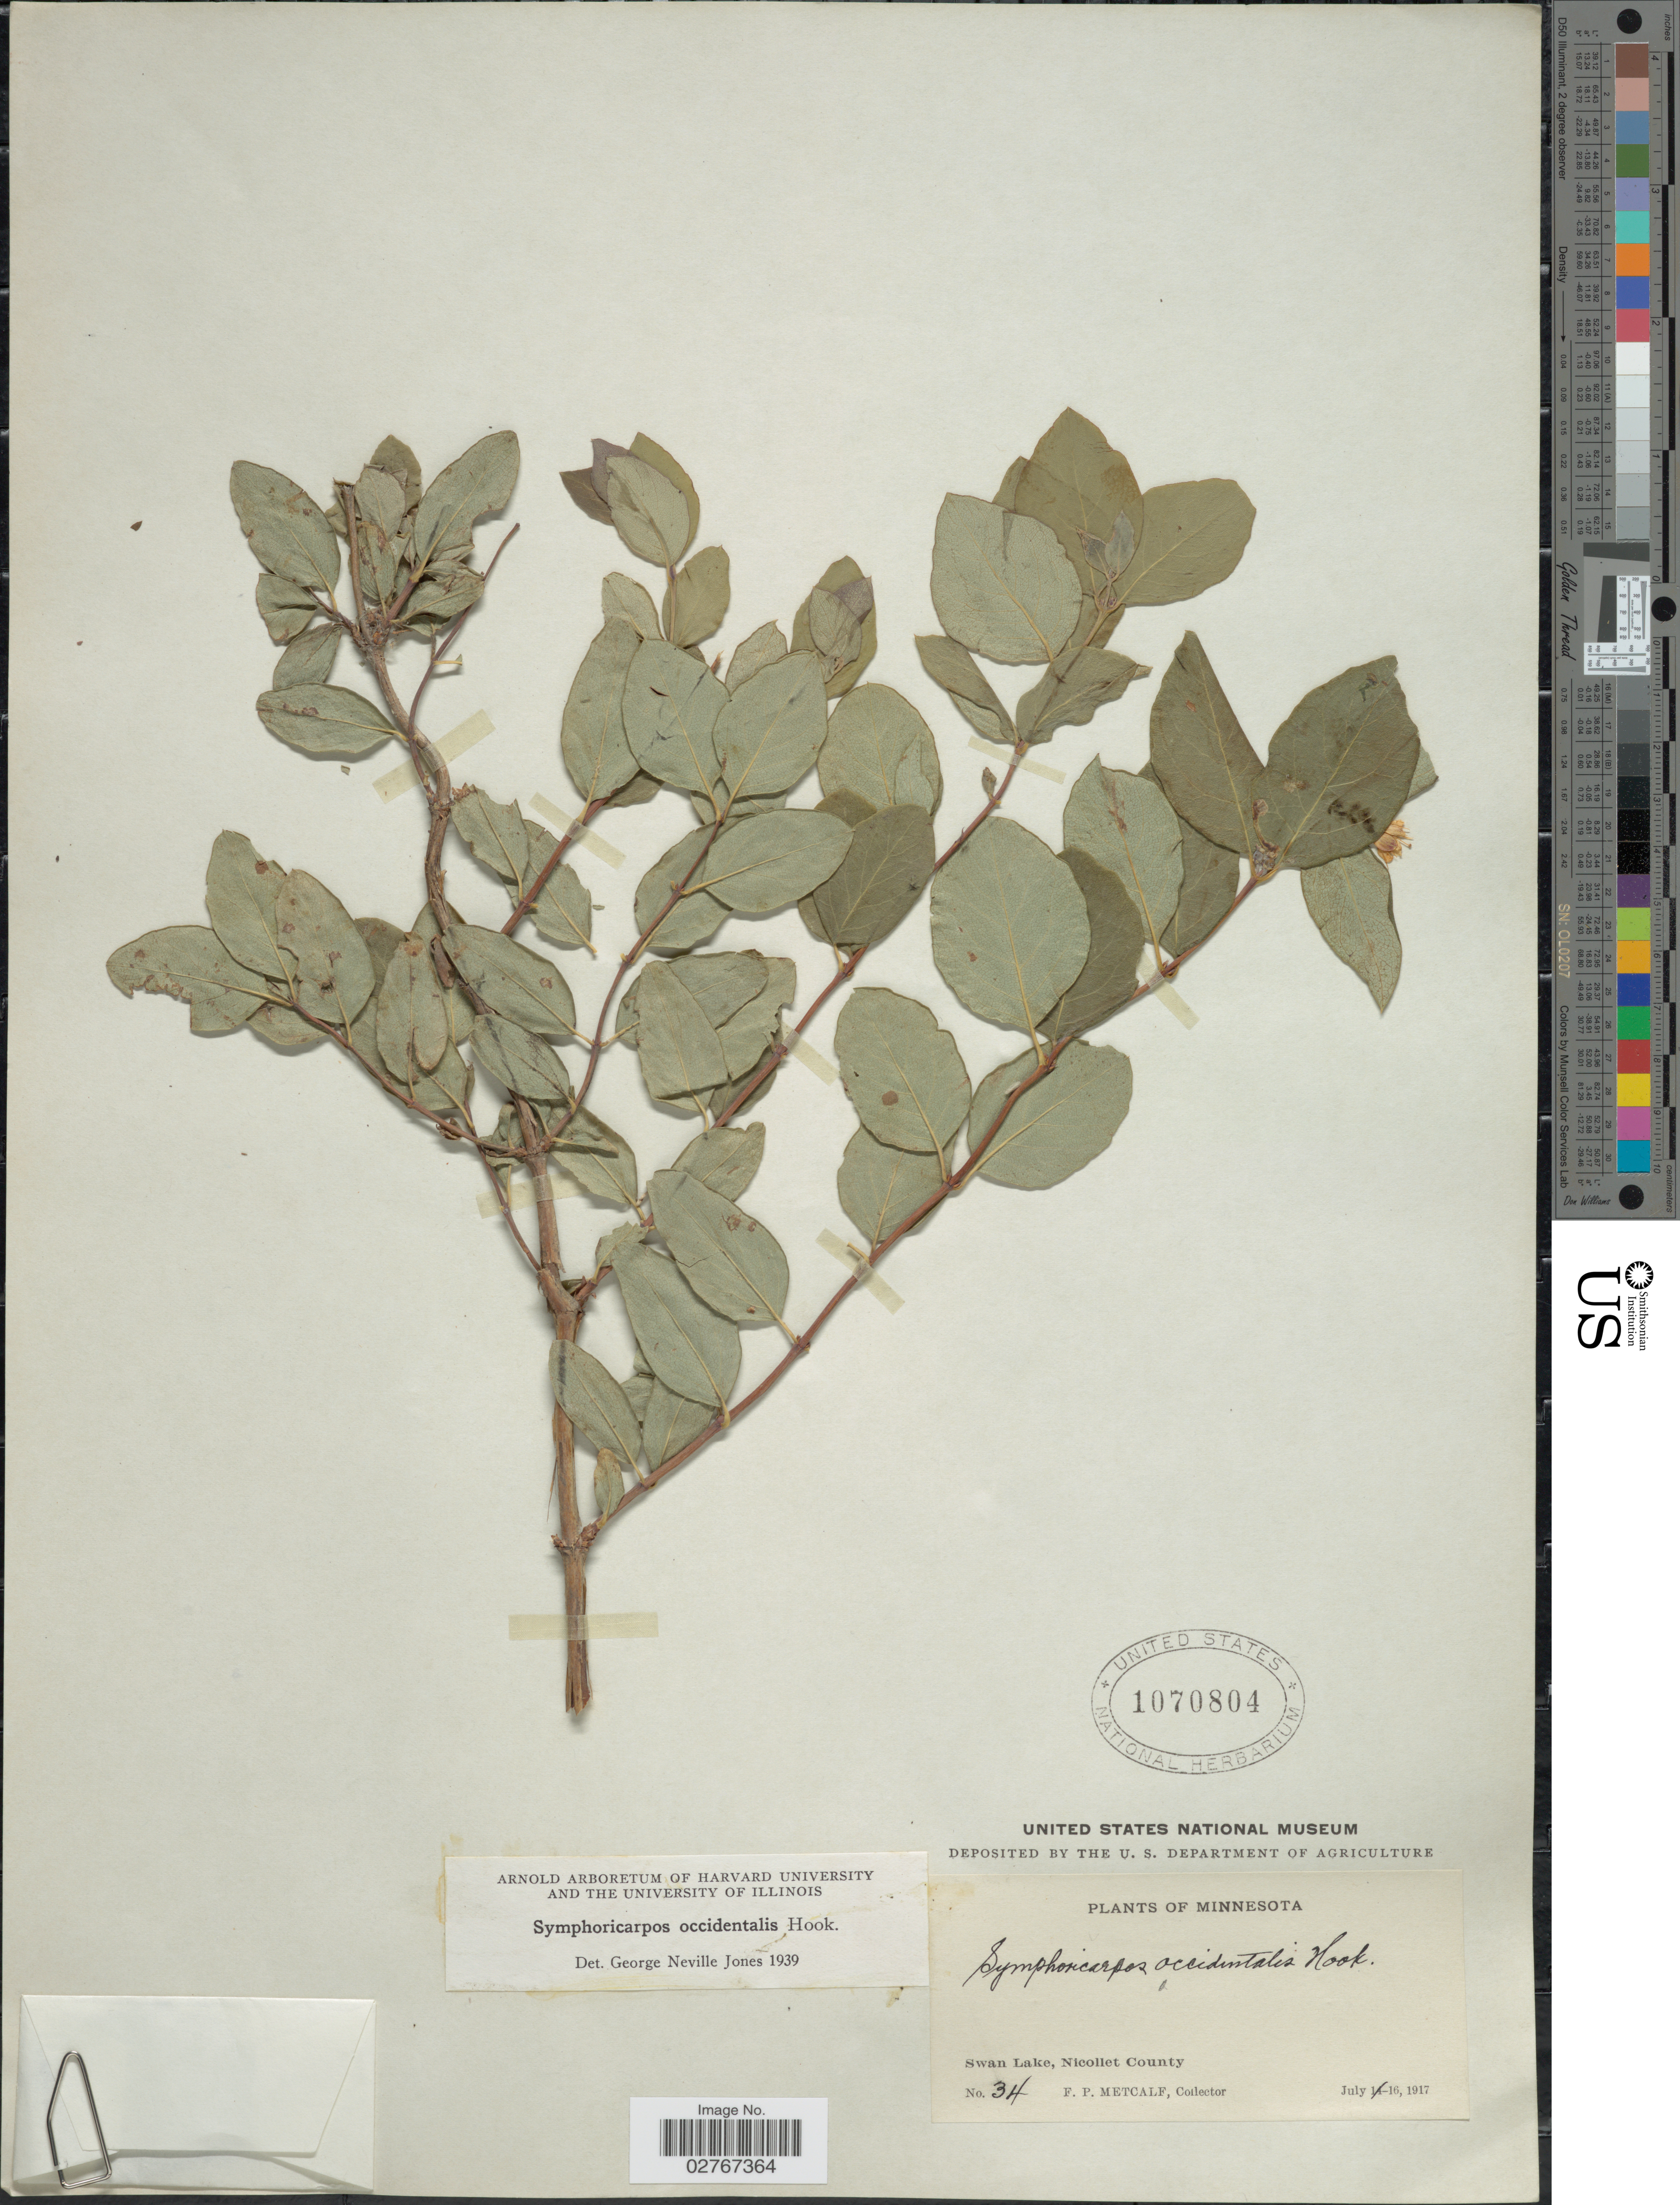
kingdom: Plantae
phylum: Tracheophyta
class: Magnoliopsida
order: Dipsacales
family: Caprifoliaceae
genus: Symphoricarpos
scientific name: Symphoricarpos occidentalis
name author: (R. Br.) Hook.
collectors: F. Metcalf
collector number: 34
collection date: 1917-07-16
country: United States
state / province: Minnesota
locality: Swan Lake, Nicollet County.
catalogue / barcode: US 1070804